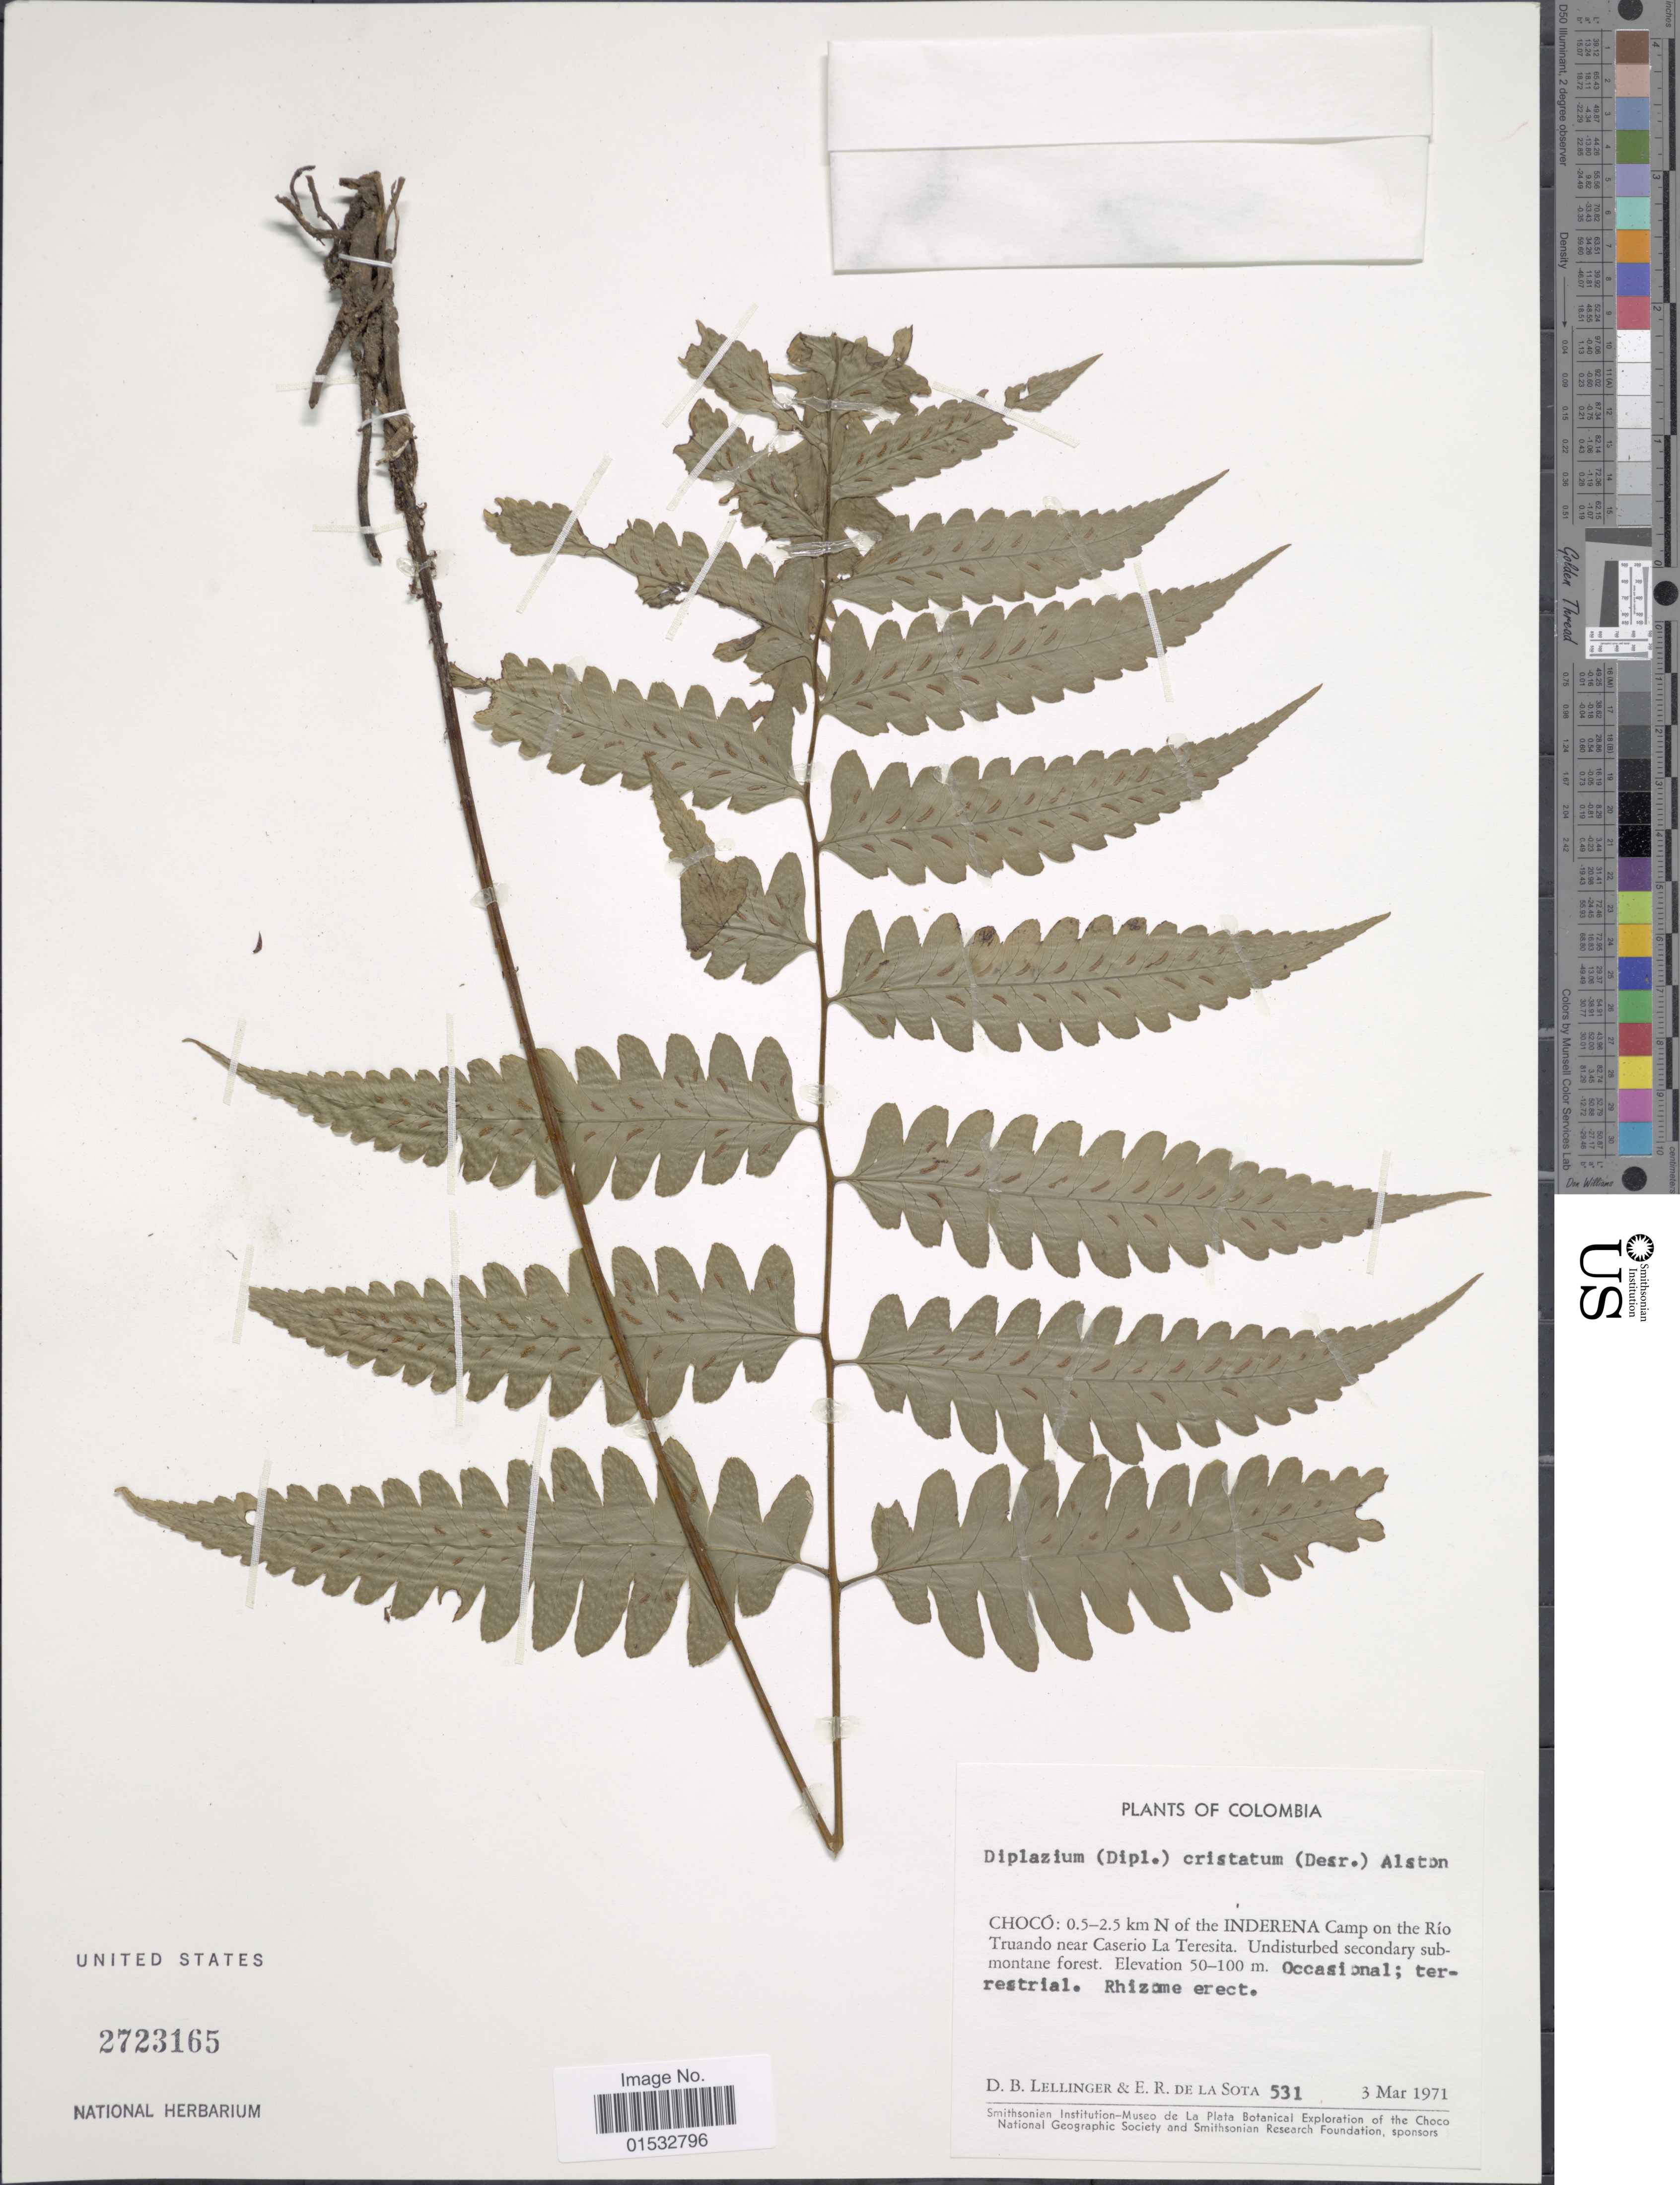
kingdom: Plantae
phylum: Tracheophyta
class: Polypodiopsida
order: Polypodiales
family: Athyriaceae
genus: Diplazium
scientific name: Diplazium cristatum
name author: (Desr.) Alston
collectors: D. B. Lellinger & E. R. de la Sota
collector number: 531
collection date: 1971-03-03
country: Colombia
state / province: Chocó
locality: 0.5-2.5 km N of the Inderena Camp on the Río Truando near Caserio La Teresita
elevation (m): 50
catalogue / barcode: US 2723165